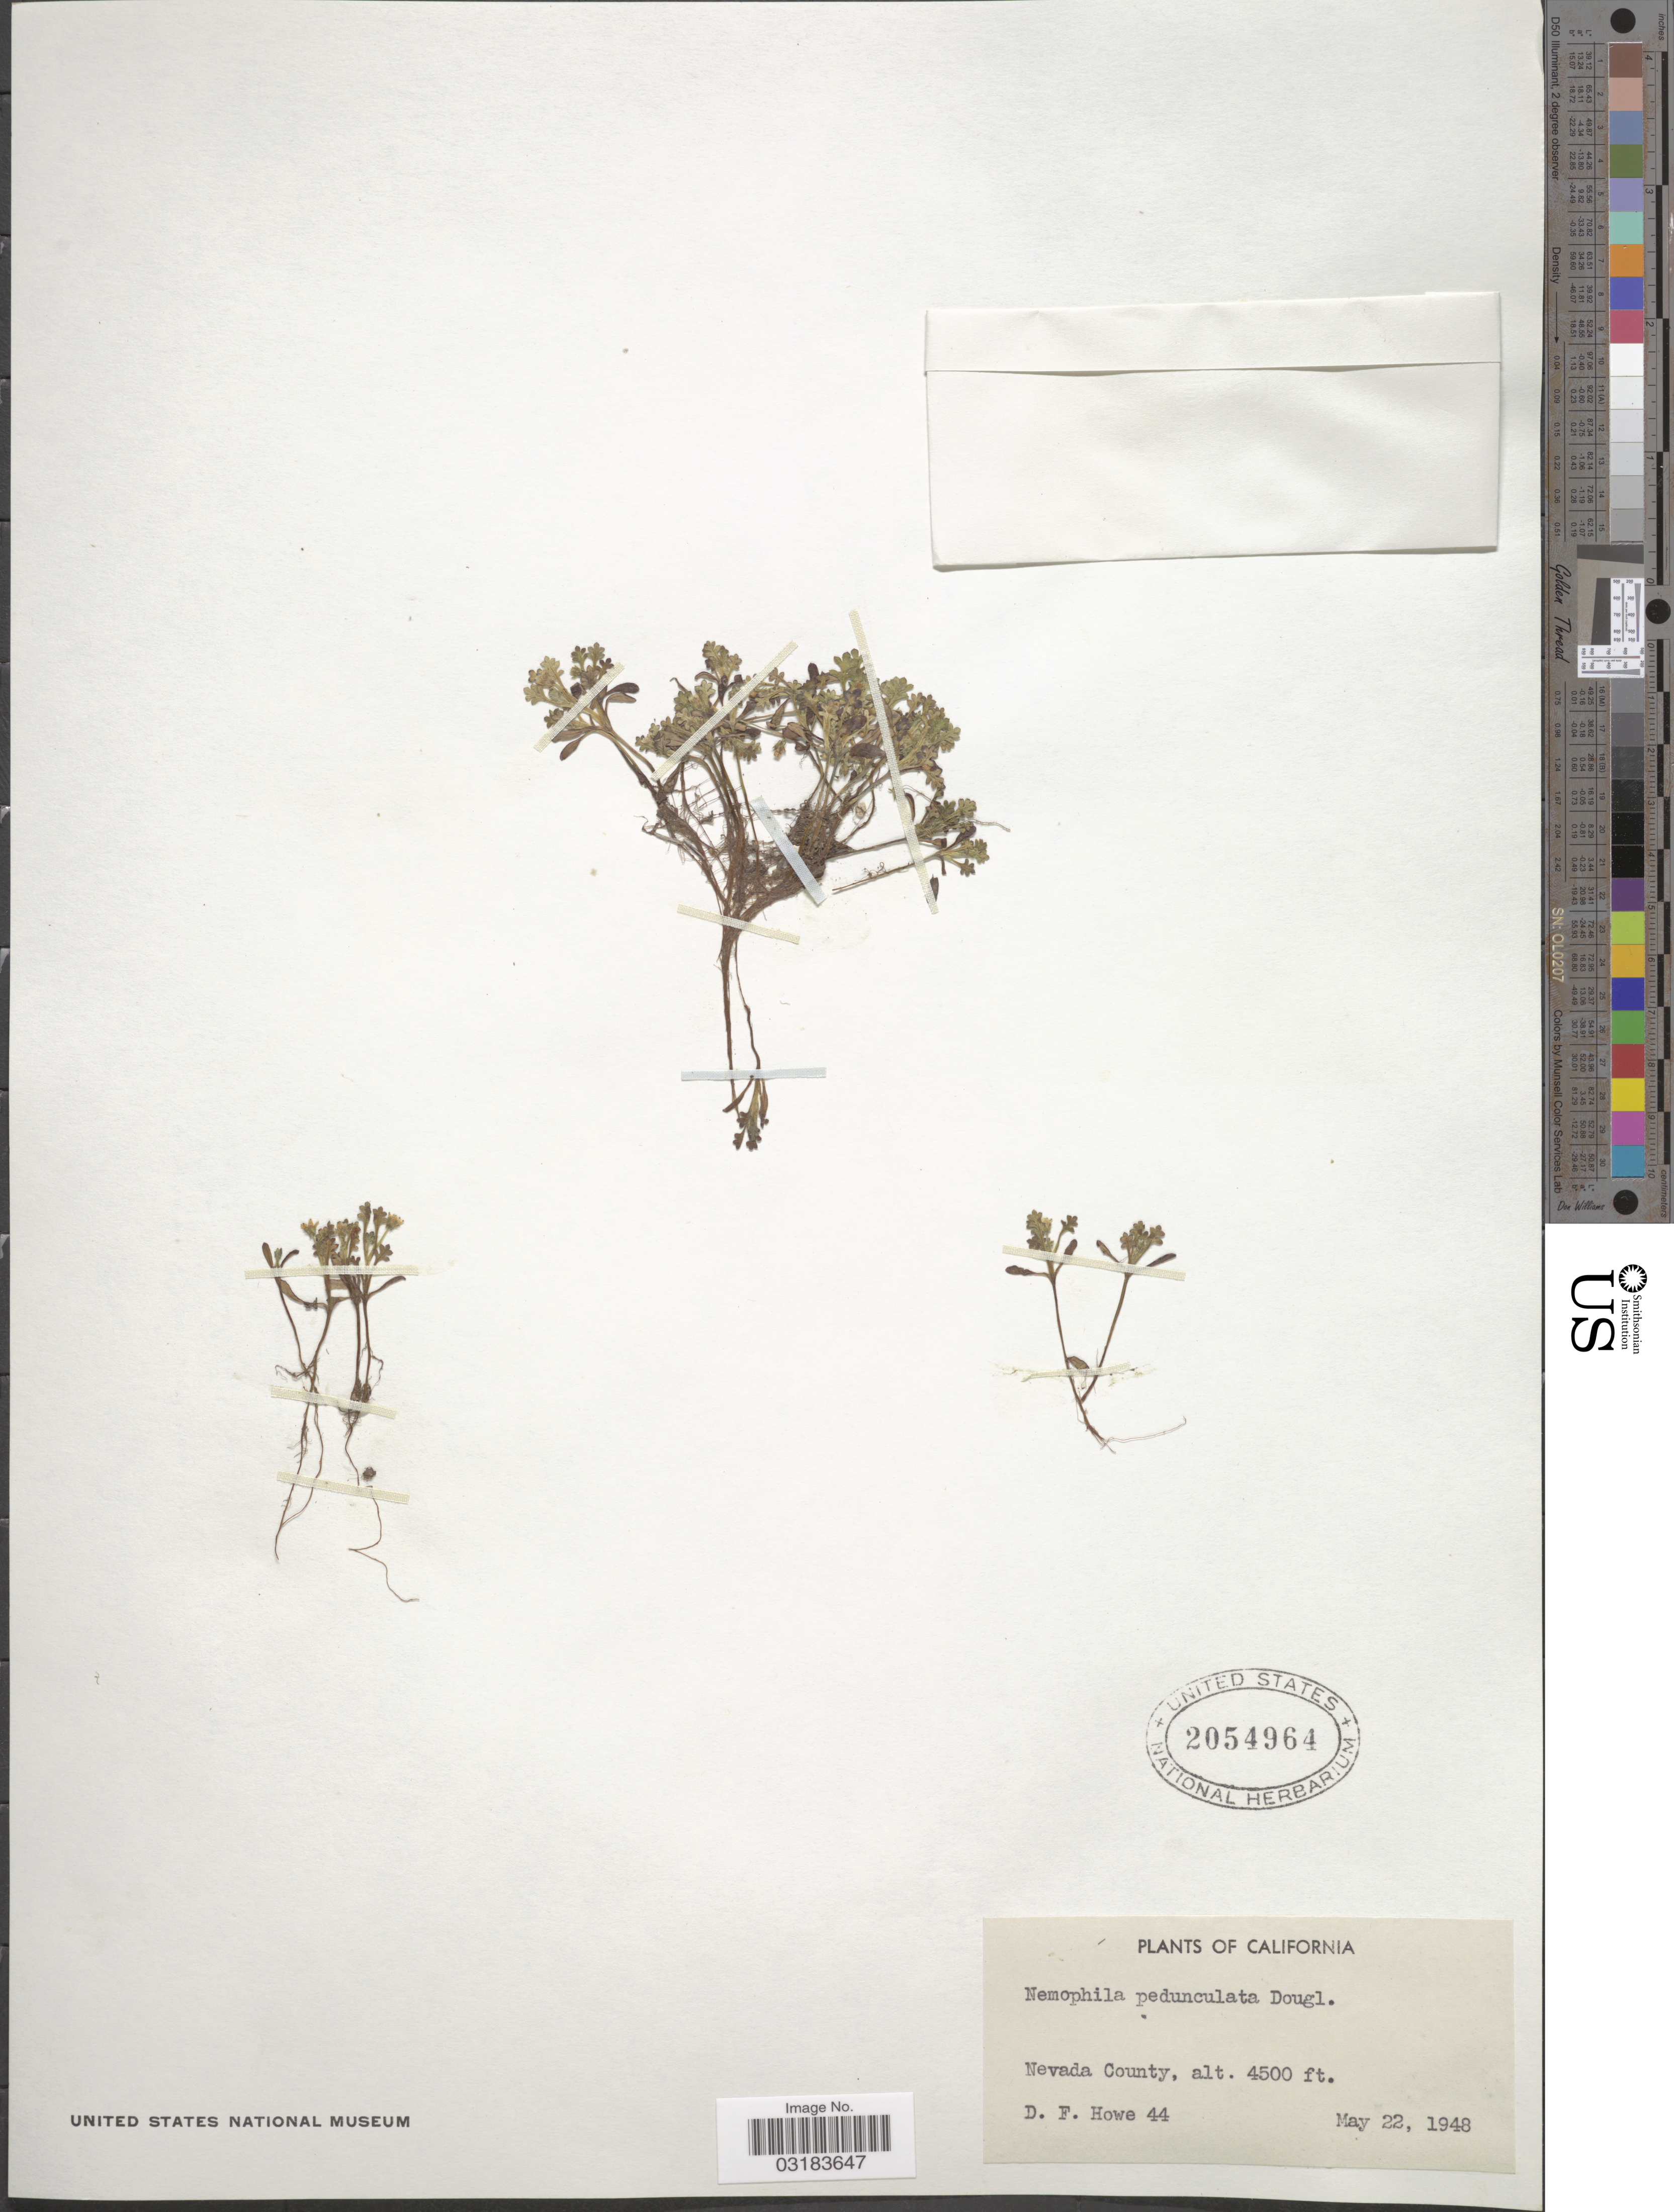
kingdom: Plantae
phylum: Tracheophyta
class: Magnoliopsida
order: Boraginales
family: Hydrophyllaceae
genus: Nemophila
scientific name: Nemophila pedunculata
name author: Douglas ex Benth.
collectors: D. Howe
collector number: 44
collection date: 1948-05-22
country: United States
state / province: California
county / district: Nevada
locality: Nevada County.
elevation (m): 1372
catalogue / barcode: US 2054964